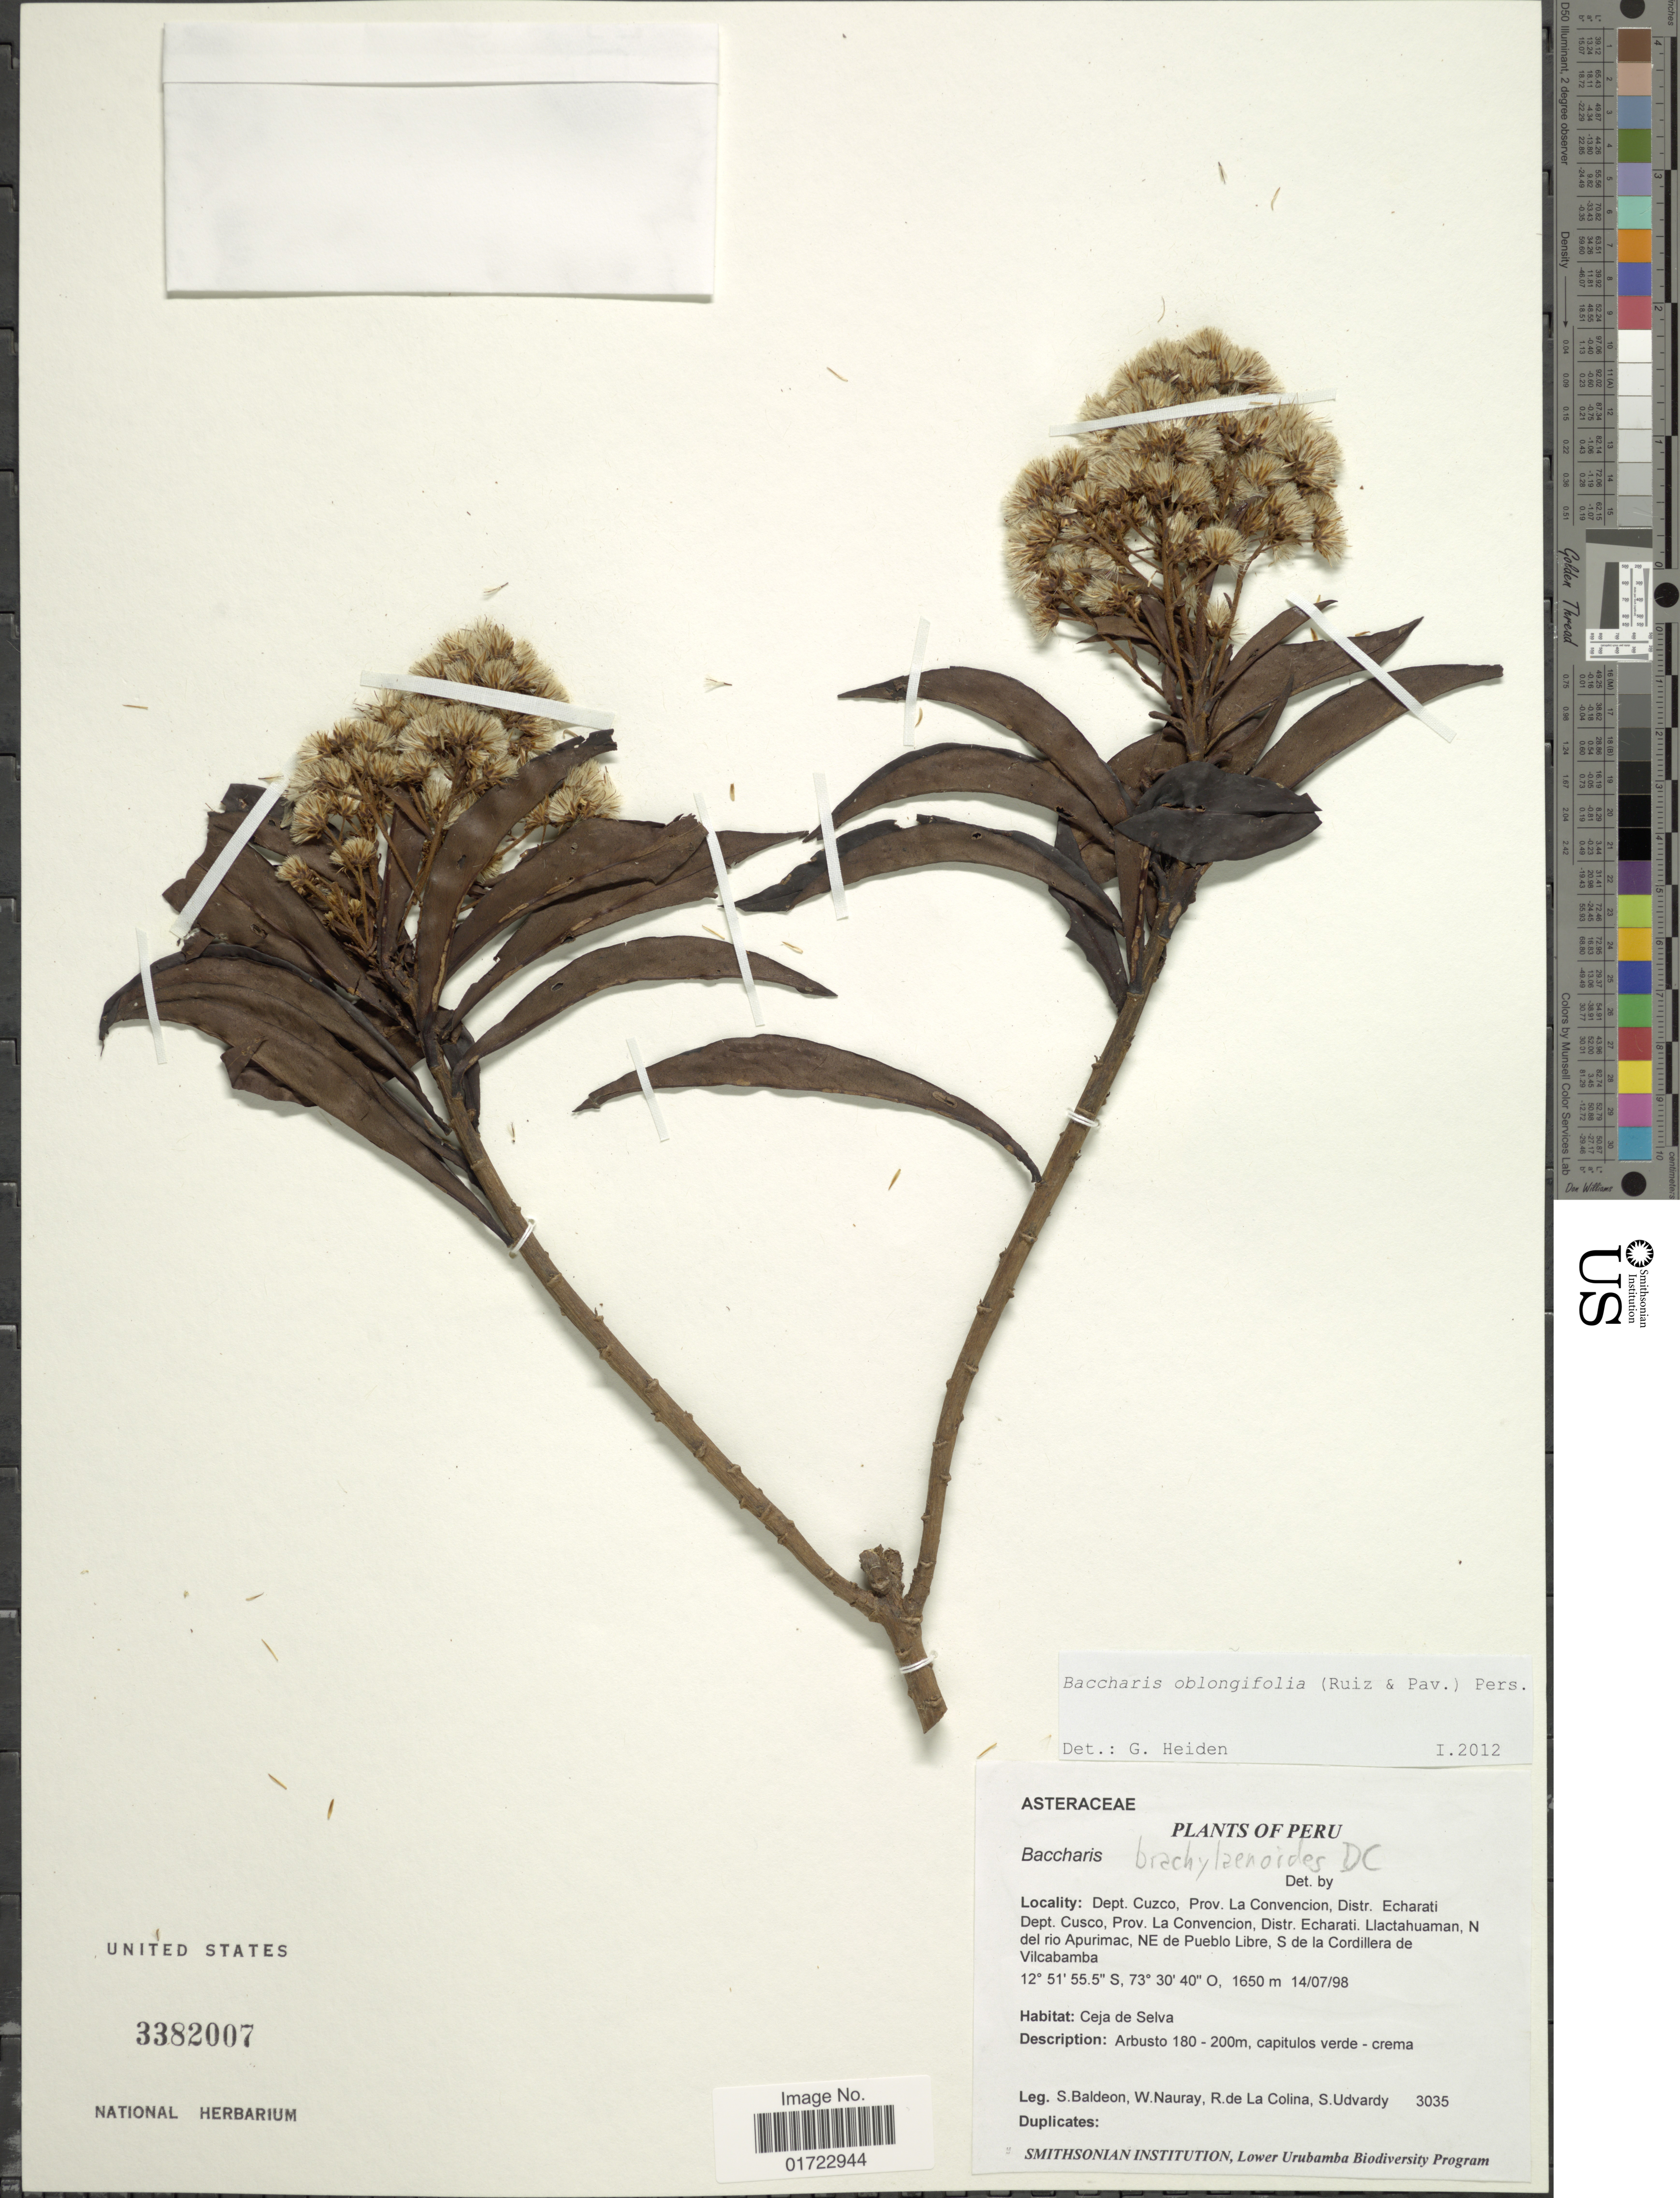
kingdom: Plantae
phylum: Tracheophyta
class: Magnoliopsida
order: Asterales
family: Asteraceae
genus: Baccharis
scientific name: Baccharis oblongifolia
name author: (Ruiz & Pav.) Pers.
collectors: S. Baldeon, W. Nauray, R. Colina & S. Udvardy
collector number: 3035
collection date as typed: Transcribed d/m/y: 14/7/98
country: Peru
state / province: Cusco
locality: Prov. La Convencion, Distr. Echarati. Llactahuaman, N del rio Apurimac, NE de Pueblo Libre, S de la Cordillera de Vilcabamba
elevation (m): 1650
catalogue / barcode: US 3382007